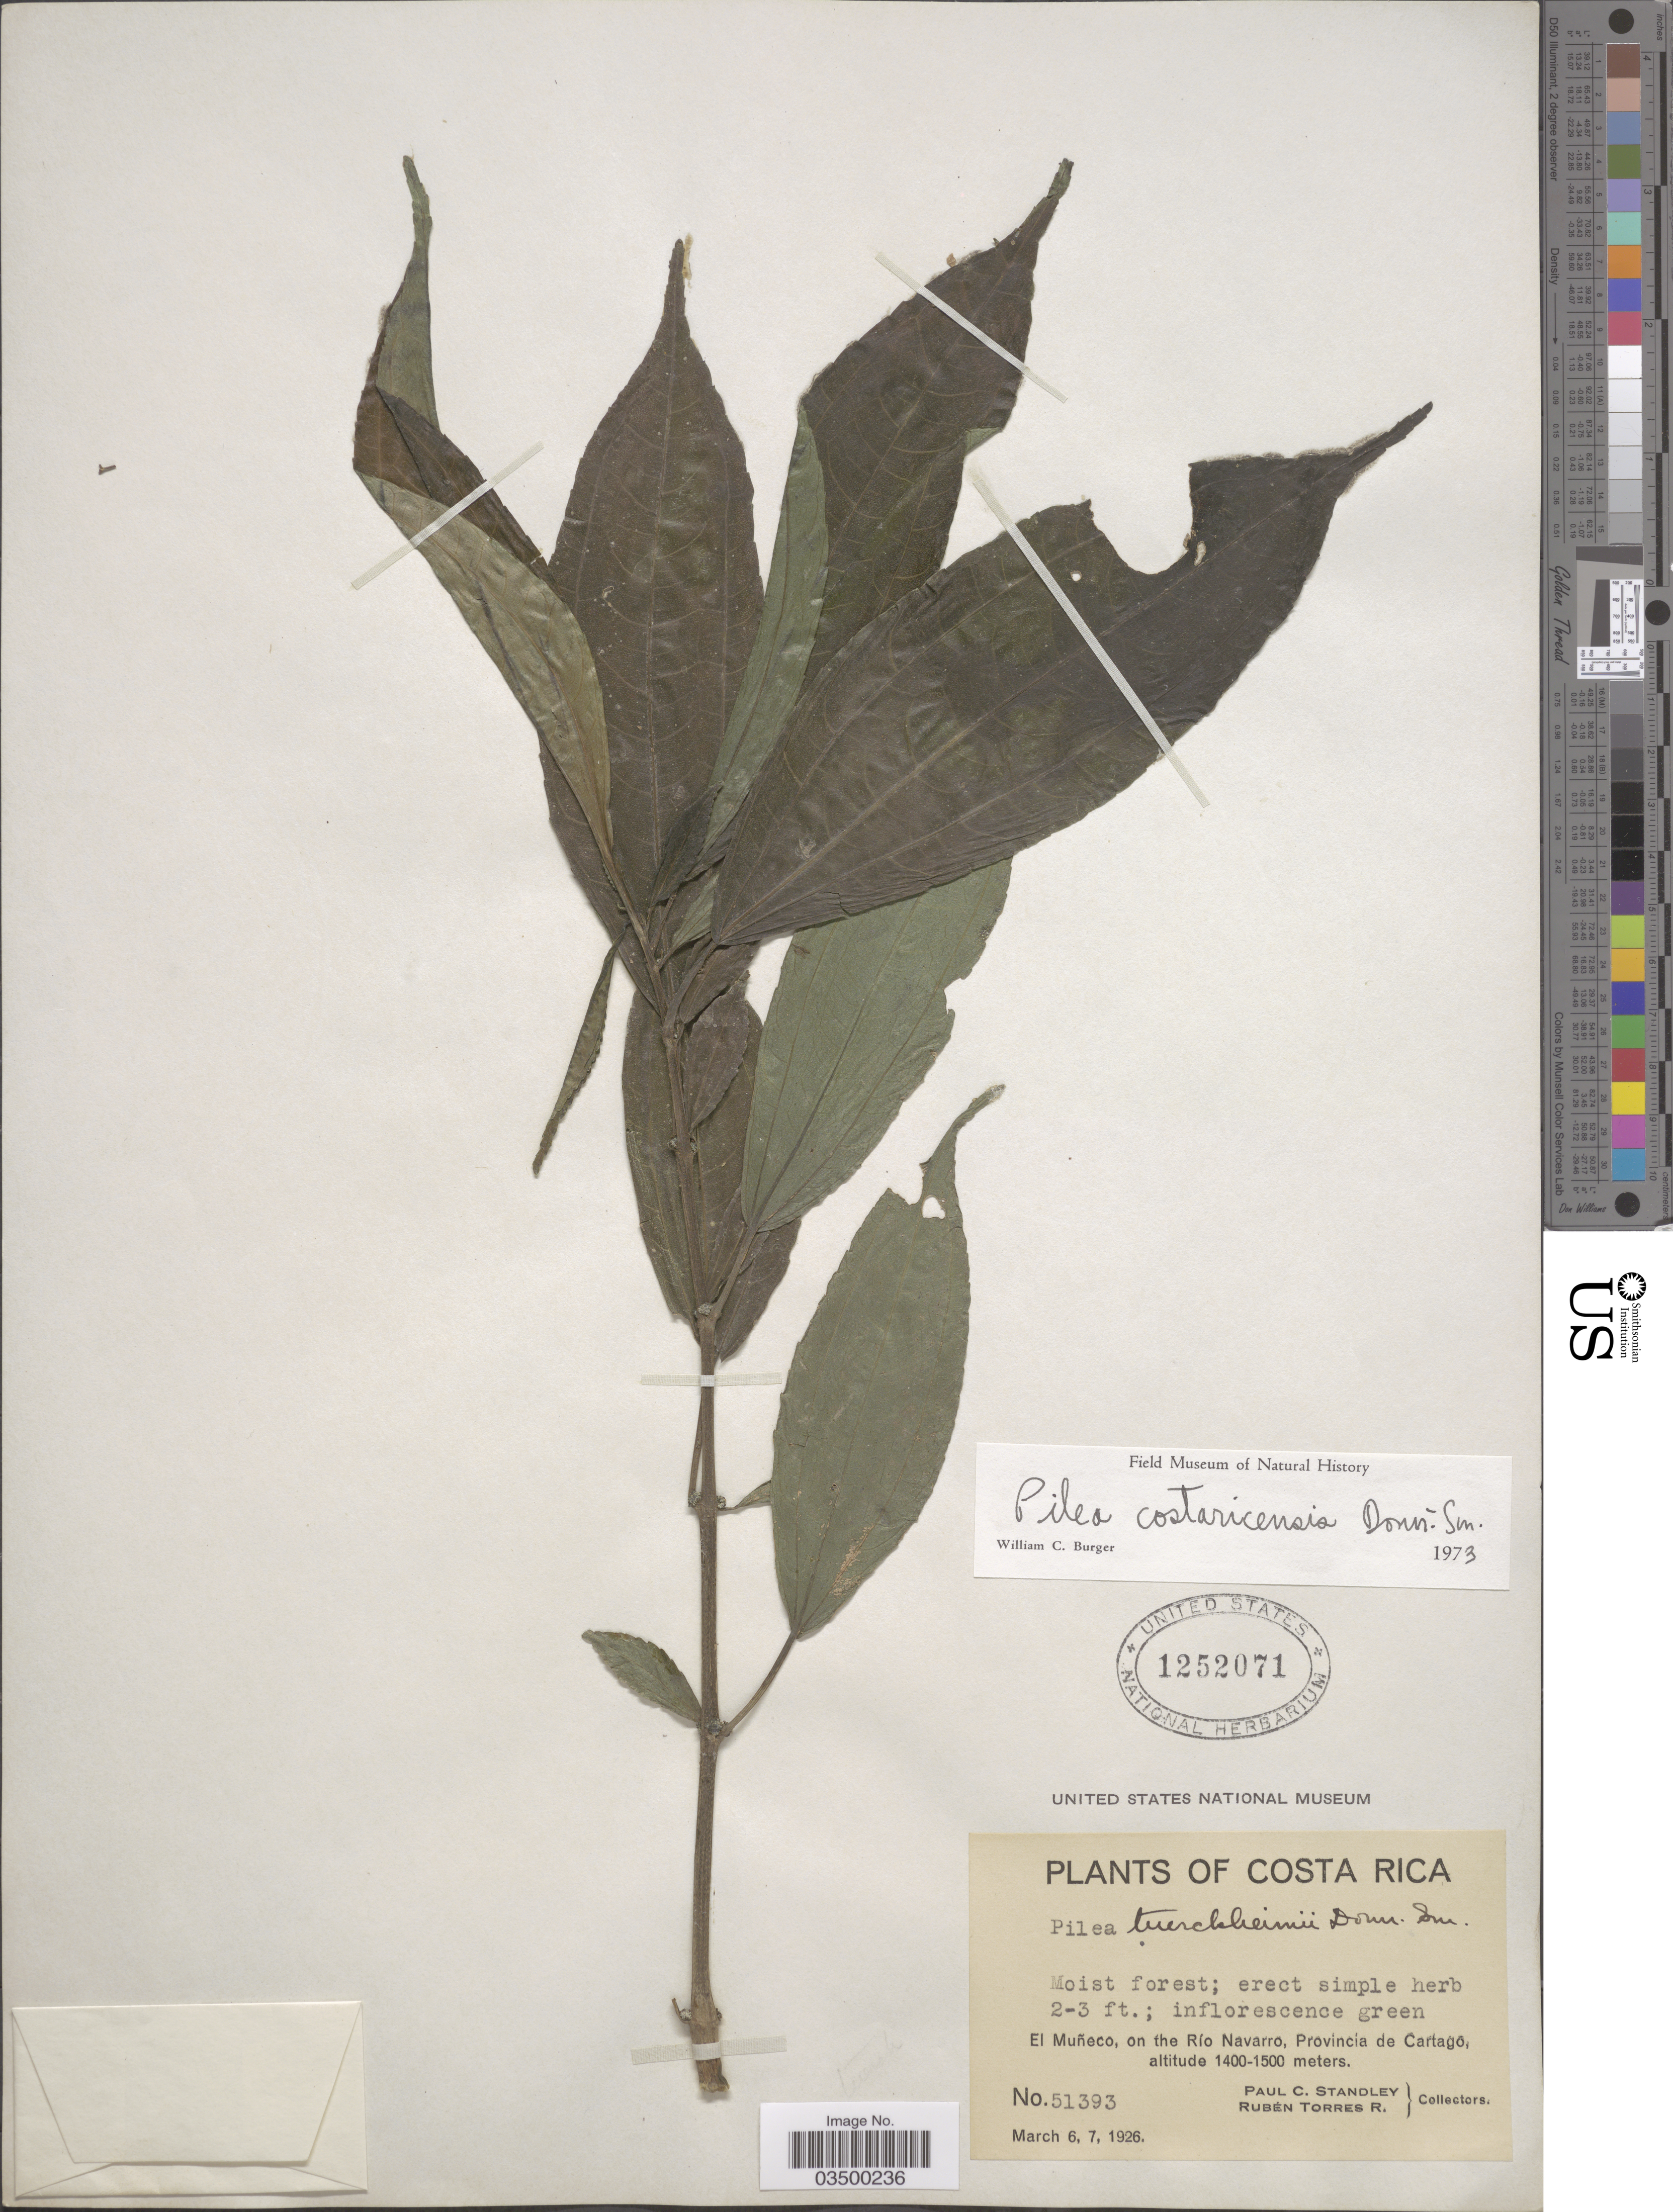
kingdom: Plantae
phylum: Tracheophyta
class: Magnoliopsida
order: Rosales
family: Urticaceae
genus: Pilea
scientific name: Pilea costaricensis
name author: Donn. Sm.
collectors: P. C. Standley & R. Torres Rojas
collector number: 51393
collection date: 1926-03-06/1926-03-07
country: Costa Rica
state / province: Cartago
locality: El Muñeco, on the Río Navarro.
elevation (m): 1400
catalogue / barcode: US 1252071